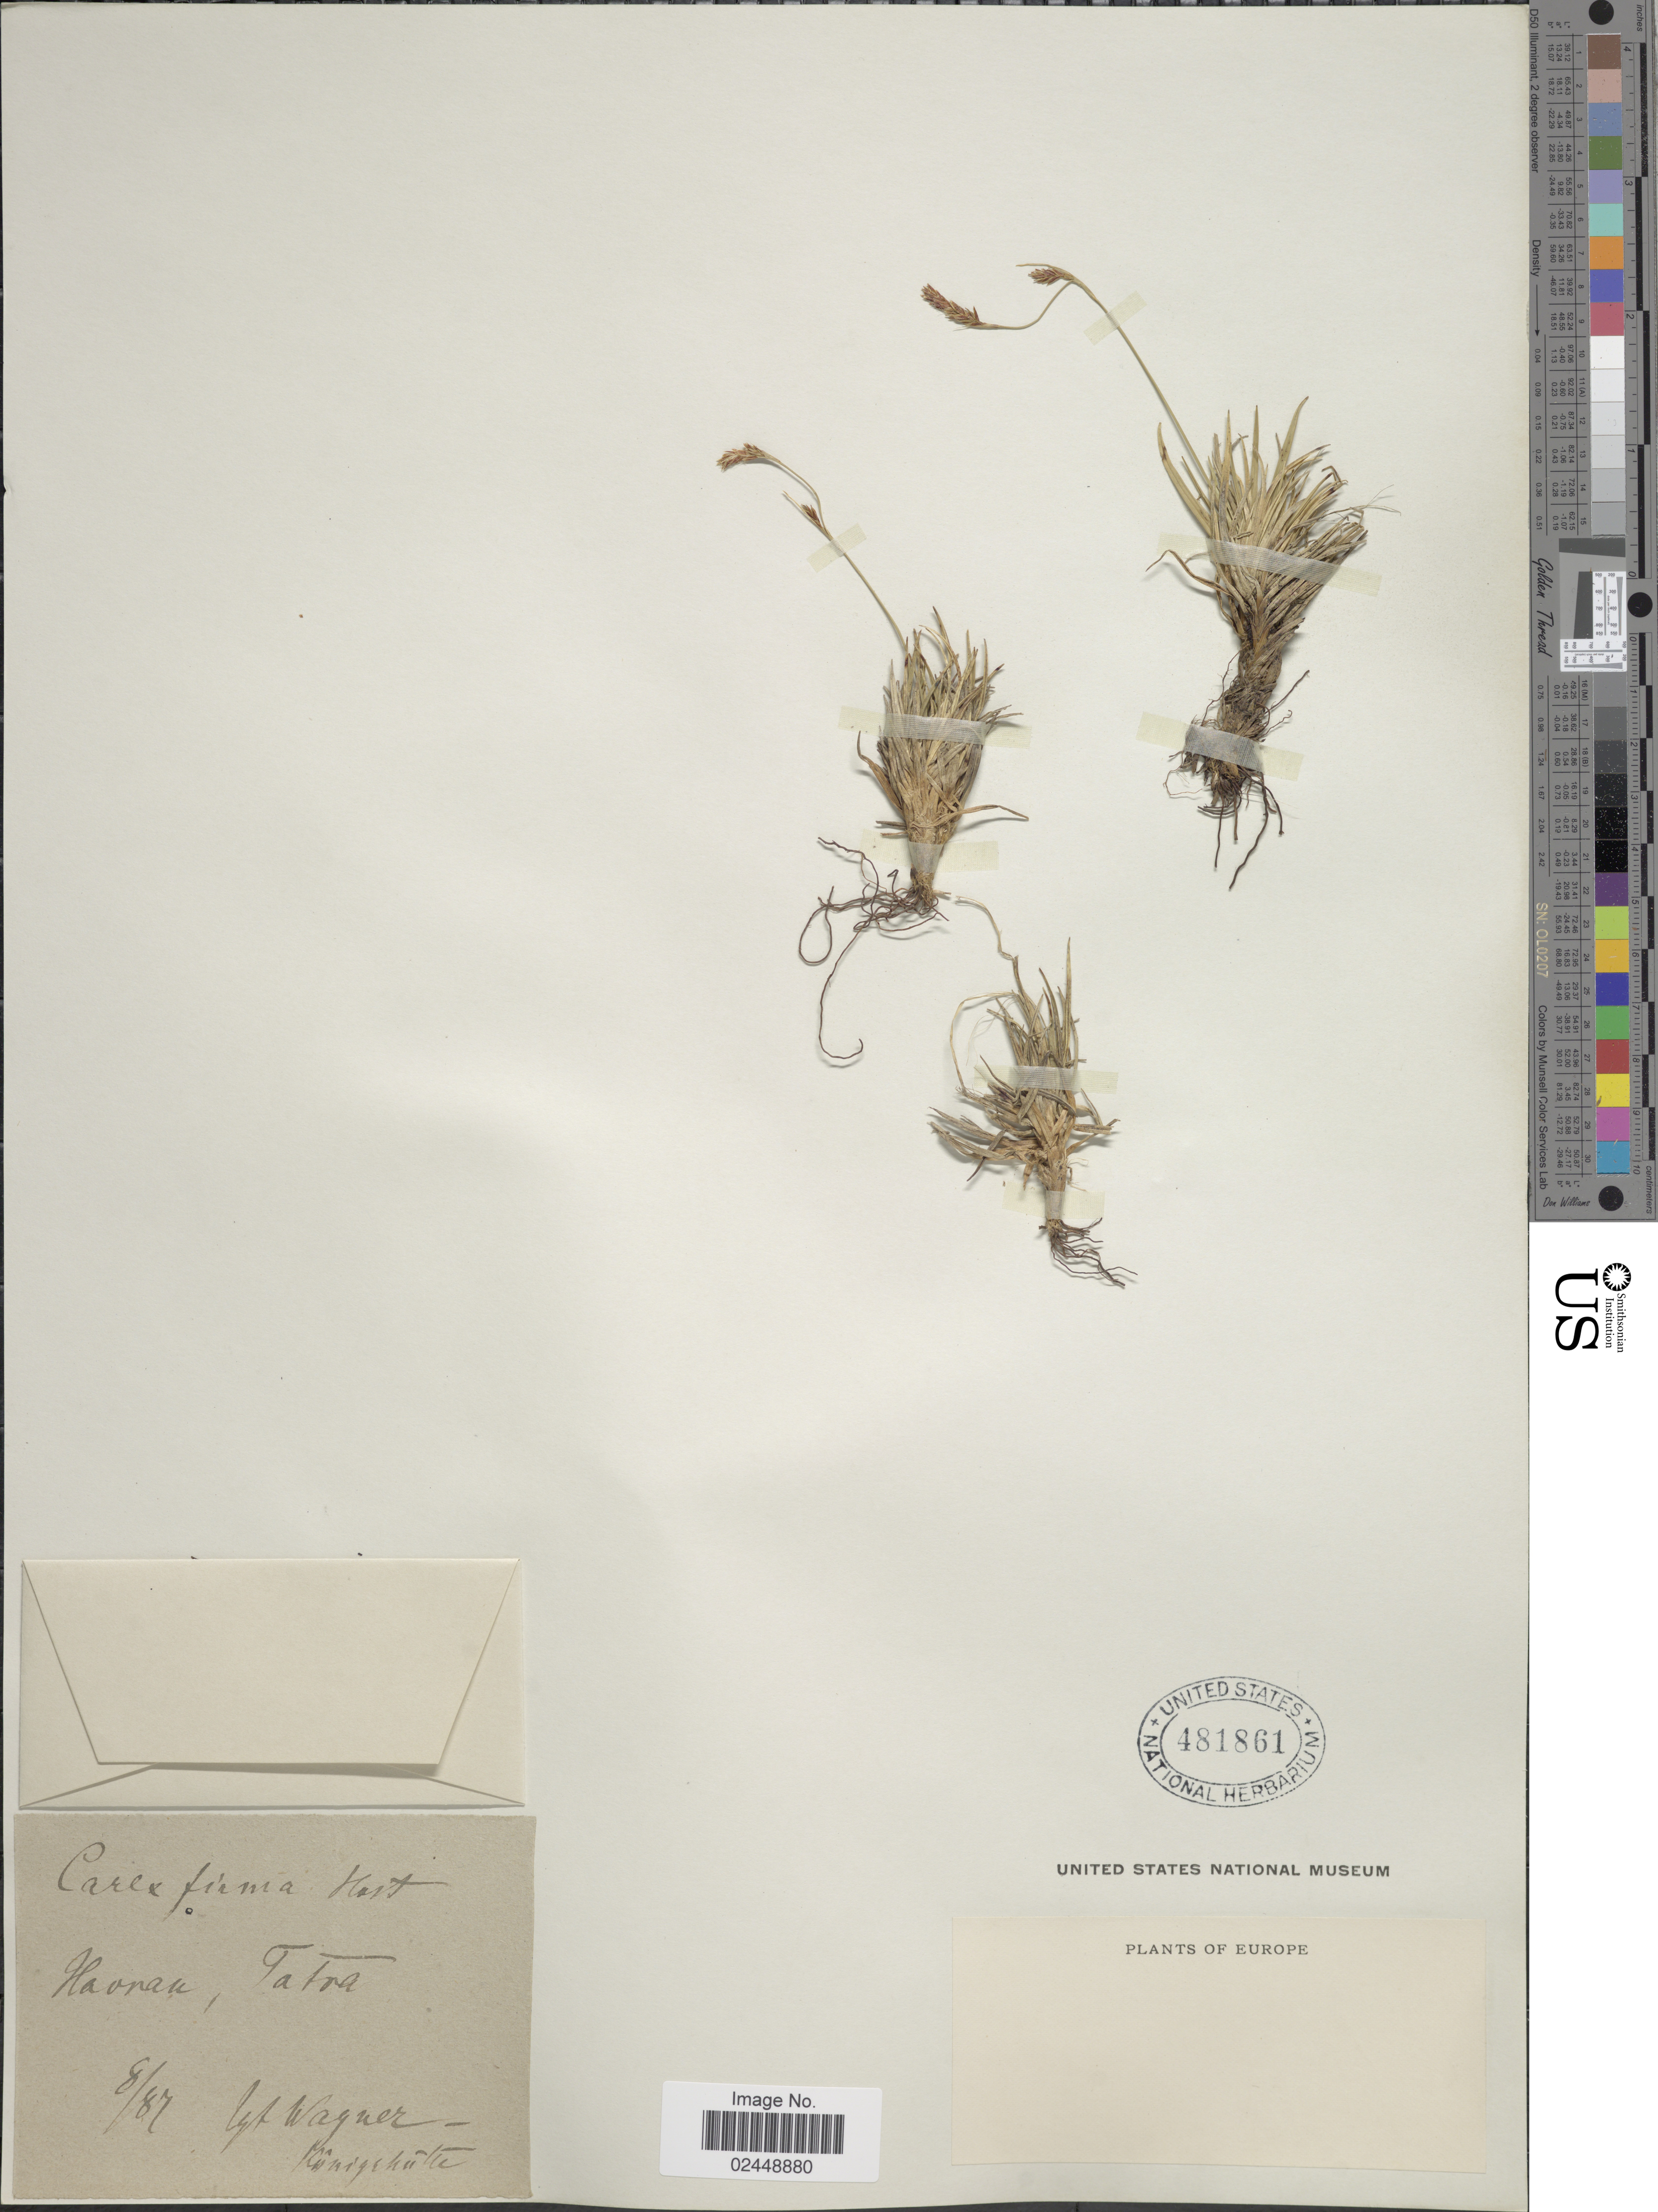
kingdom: Plantae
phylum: Tracheophyta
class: Liliopsida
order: Poales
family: Cyperaceae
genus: Carex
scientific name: Carex firma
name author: Host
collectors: -- Wagner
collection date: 1887-08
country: Slovakia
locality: Havran, Tatra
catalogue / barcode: US 481861